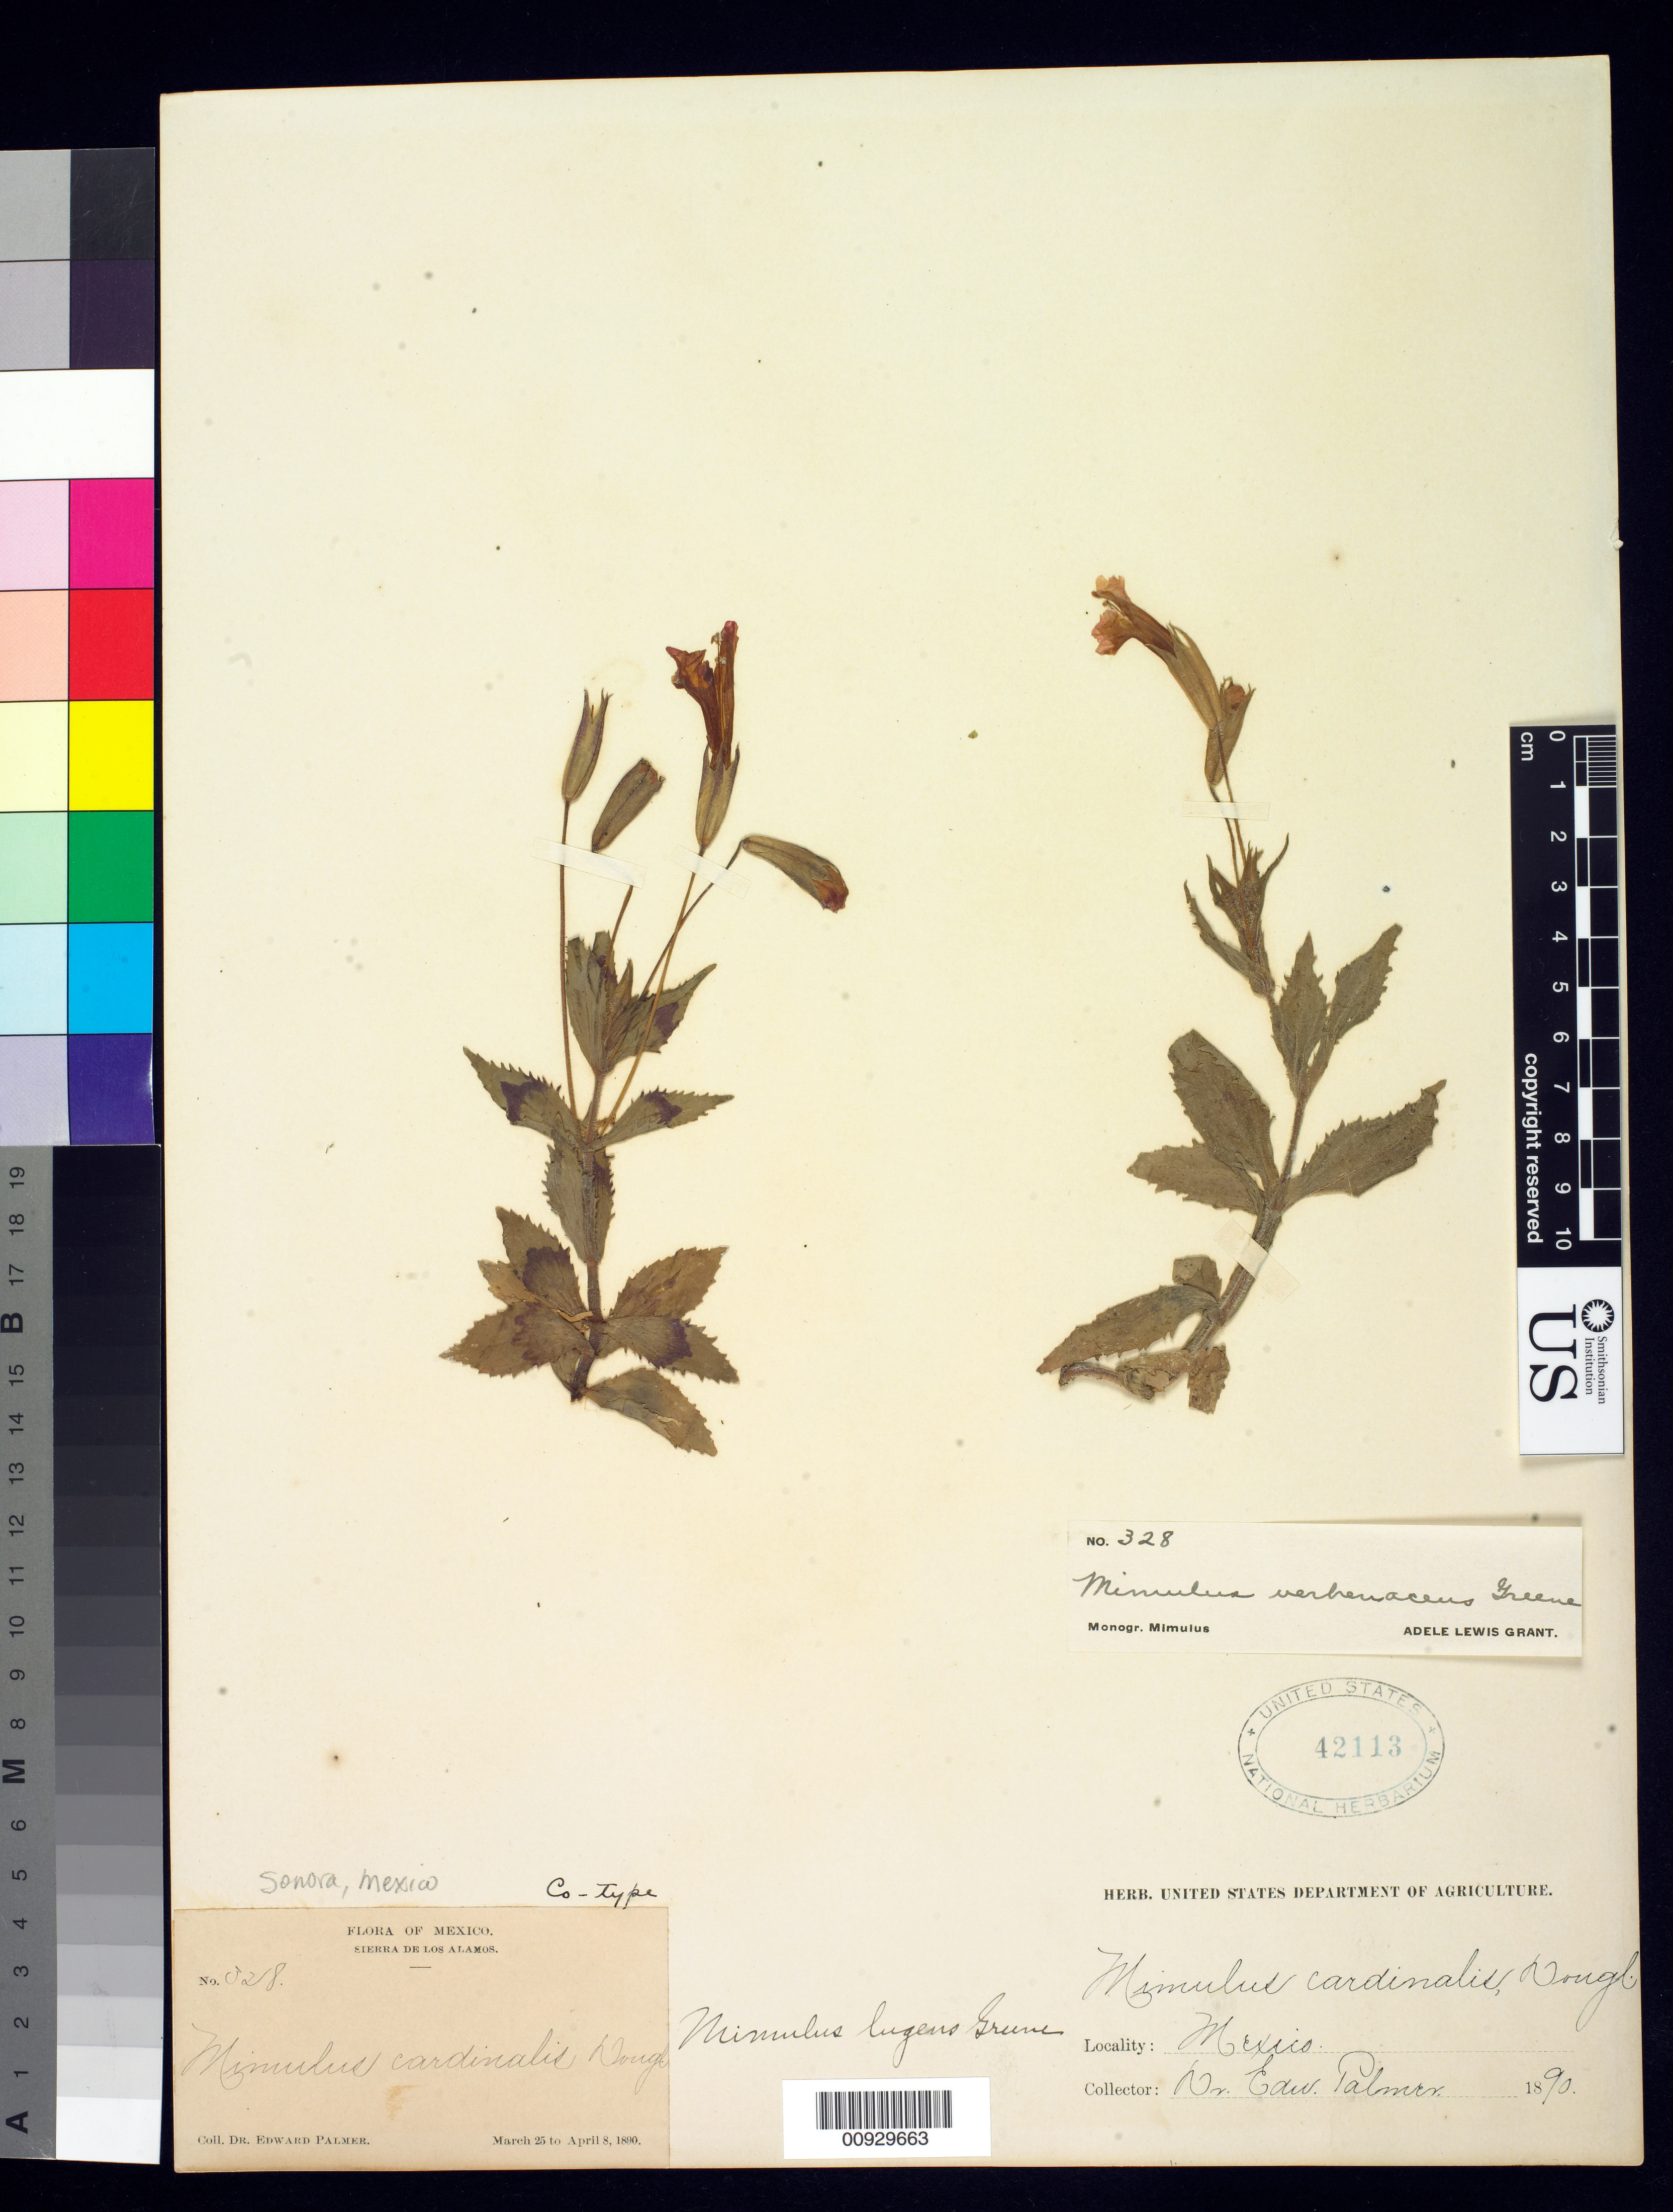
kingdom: Plantae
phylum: Tracheophyta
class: Magnoliopsida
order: Lamiales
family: Phrymaceae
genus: Mimulus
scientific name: Mimulus lugens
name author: Greene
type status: Syntype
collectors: E. Palmer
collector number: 328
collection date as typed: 25 Mar 1890 to 08 Apr 1890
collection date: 1890-03-25/1890-04-08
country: Mexico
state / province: Sonora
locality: Sierra de los Alamos.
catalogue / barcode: US 42113